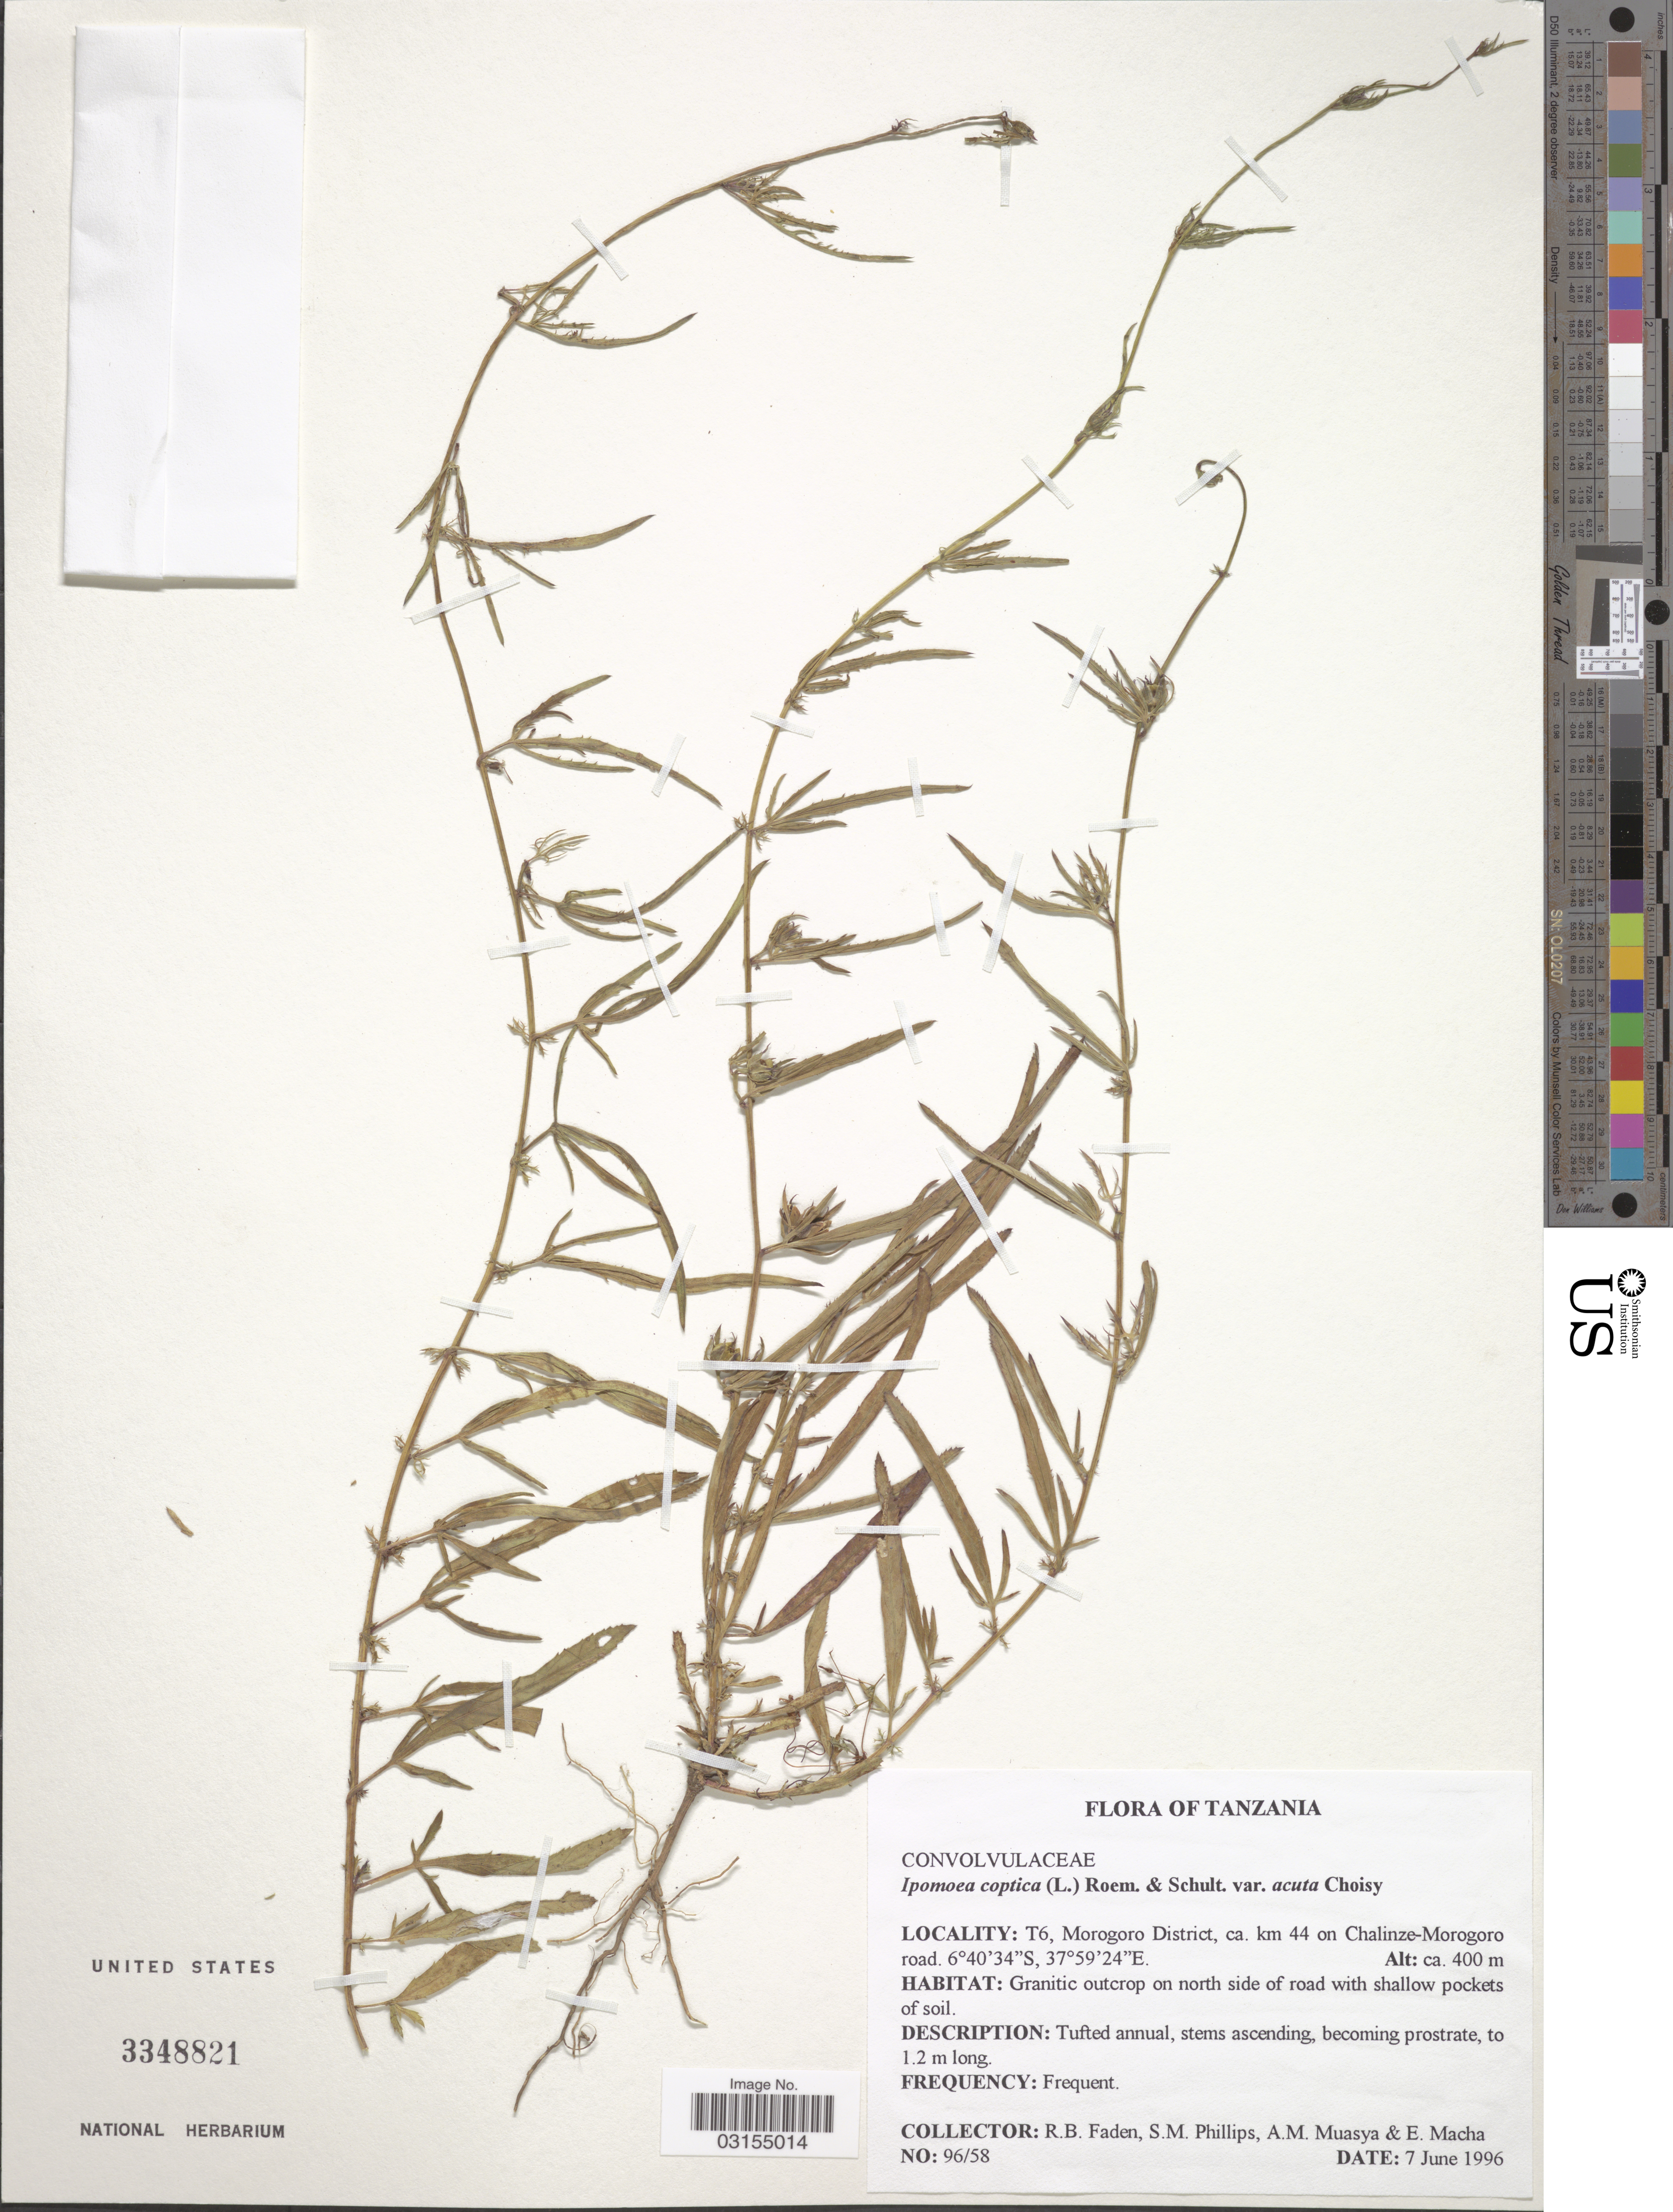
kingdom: Plantae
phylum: Tracheophyta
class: Magnoliopsida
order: Solanales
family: Convolvulaceae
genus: Ipomoea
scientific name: Ipomoea coptica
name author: (L.) Roth ex Roem. & Schult.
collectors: R. B. Faden, S. M. Phillips, A. Muasya & E. Macha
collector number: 96/58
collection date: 1996-06-07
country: Tanzania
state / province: Morogoro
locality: T6, Morogoro District, ca. km 44 on Chalinze-Morogoro road.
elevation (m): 400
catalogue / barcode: US 3348821